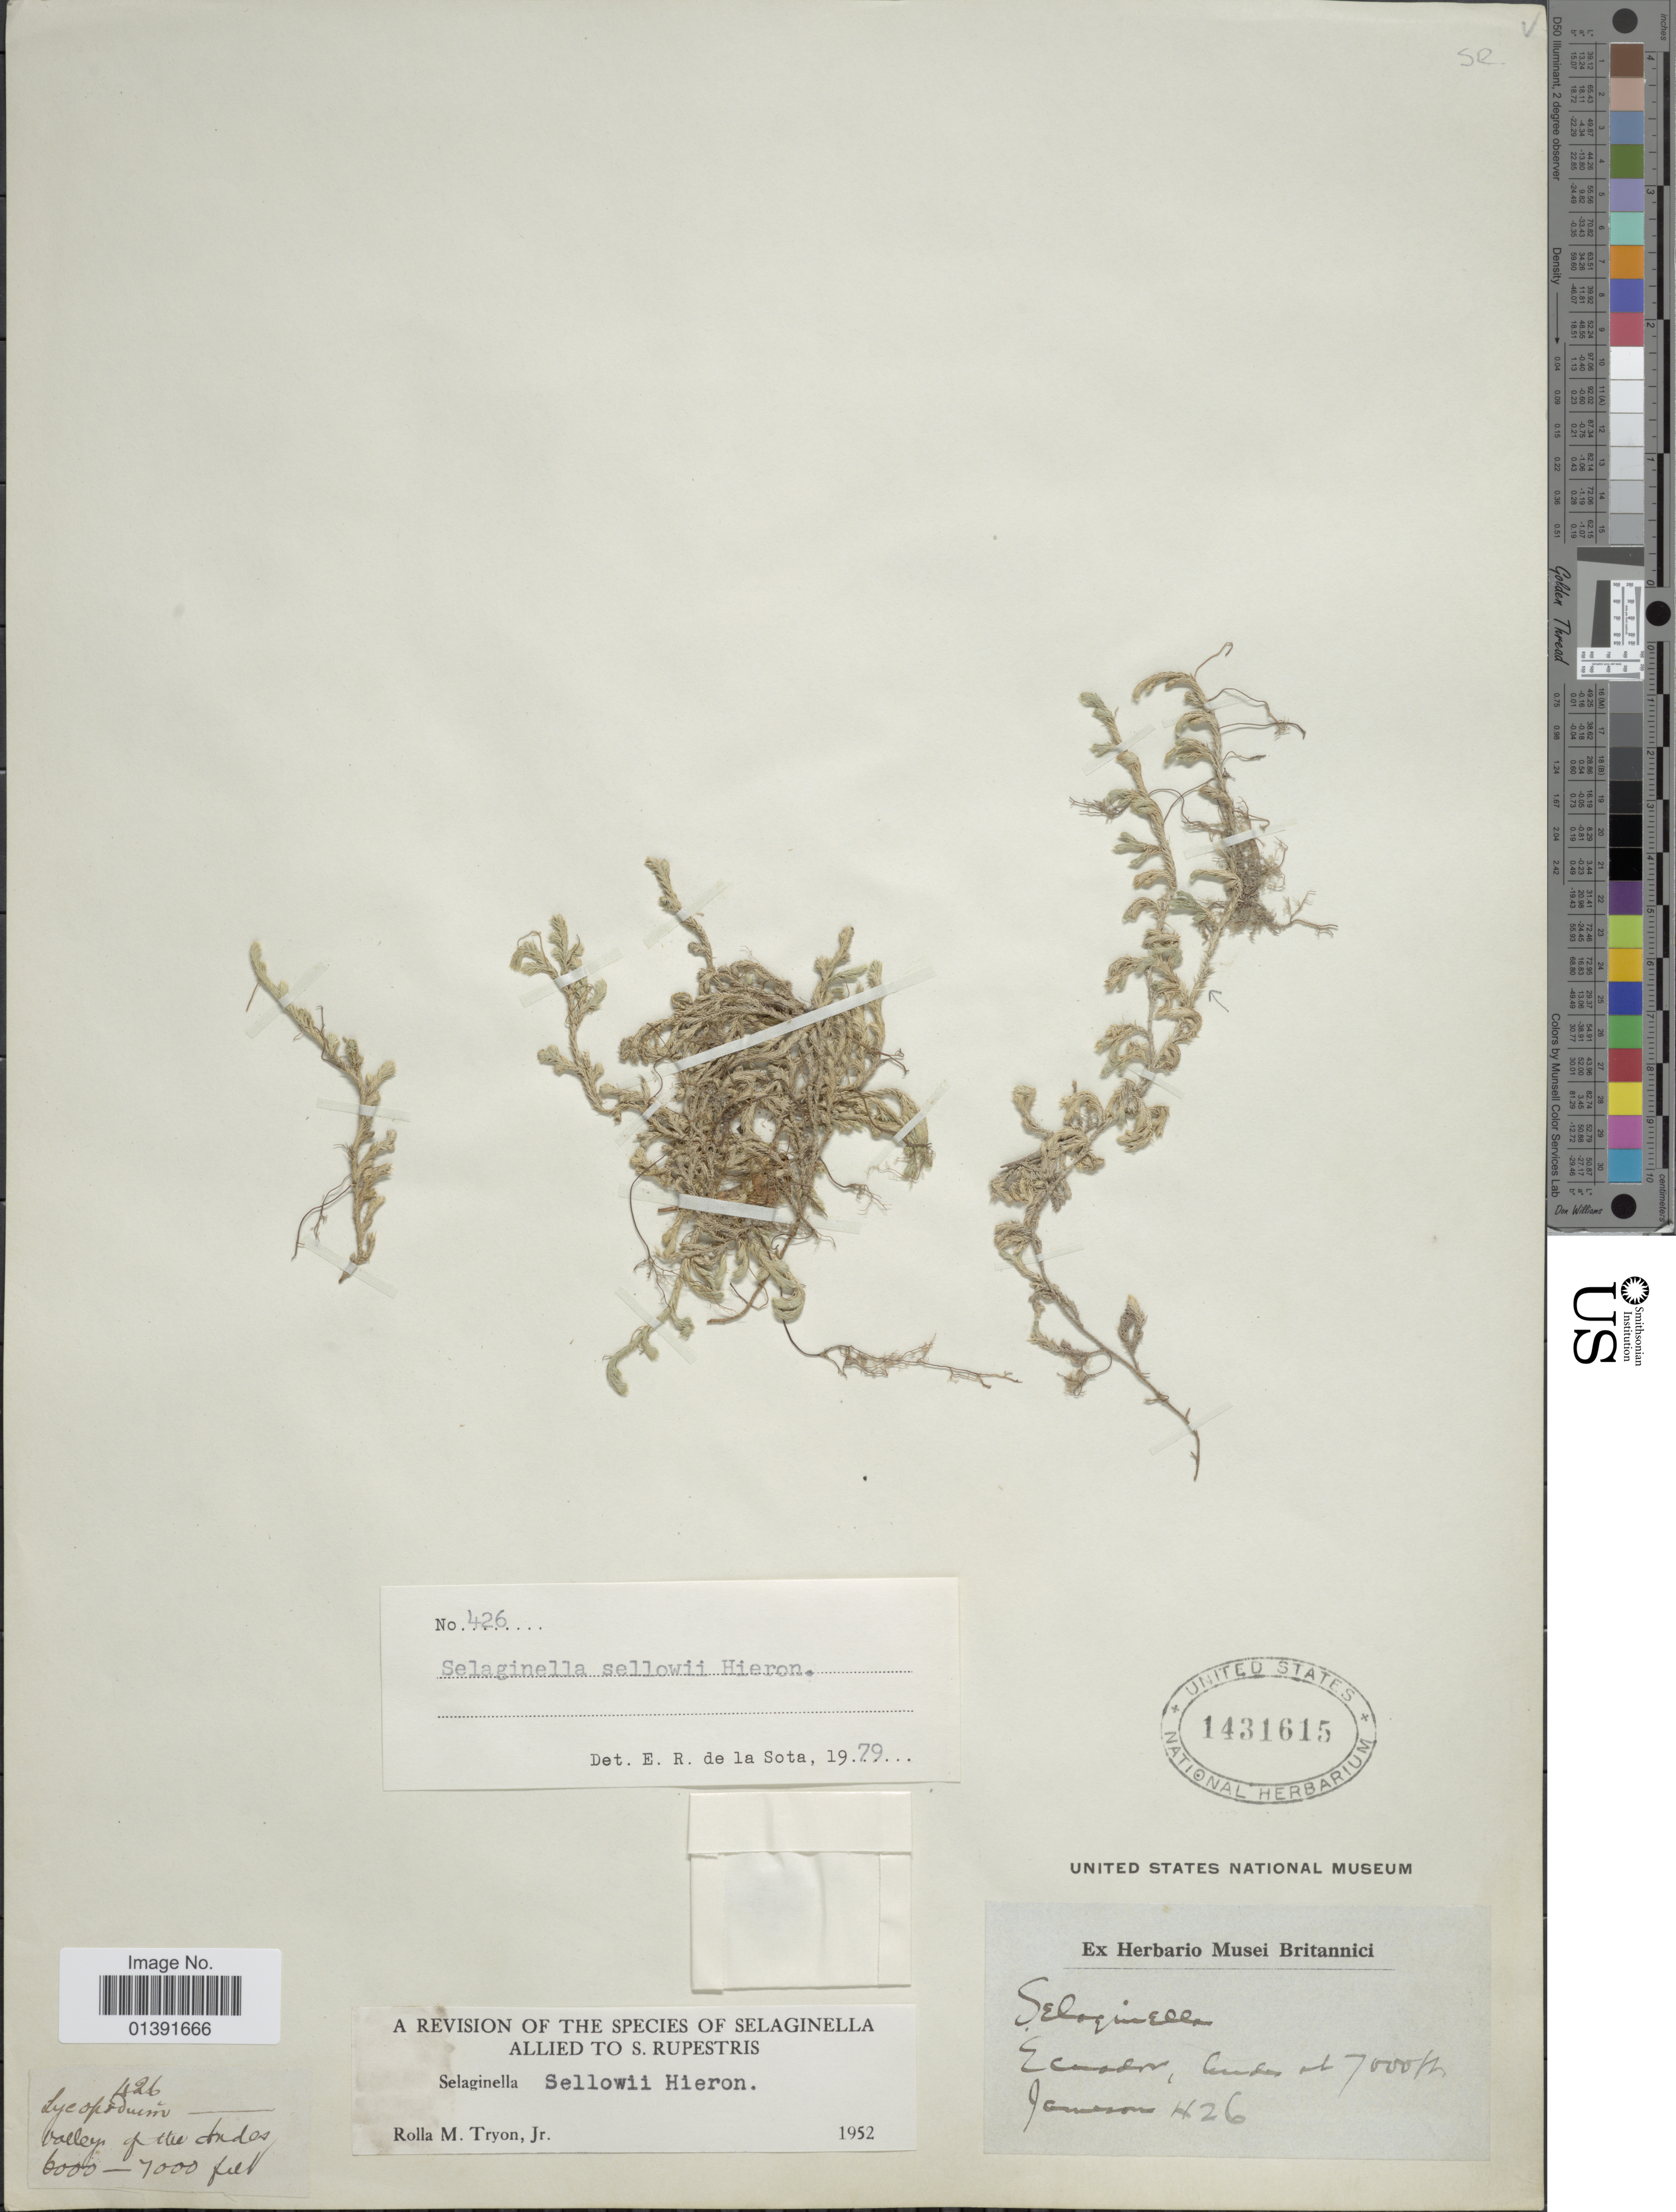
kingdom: Plantae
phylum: Tracheophyta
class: Lycopodiopsida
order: Selaginellales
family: Selaginellaceae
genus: Selaginella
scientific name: Selaginella sellowii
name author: Hieron.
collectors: -- Jameson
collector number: H26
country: Ecuador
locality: Valley of the Andes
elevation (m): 1829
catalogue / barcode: US 1431615